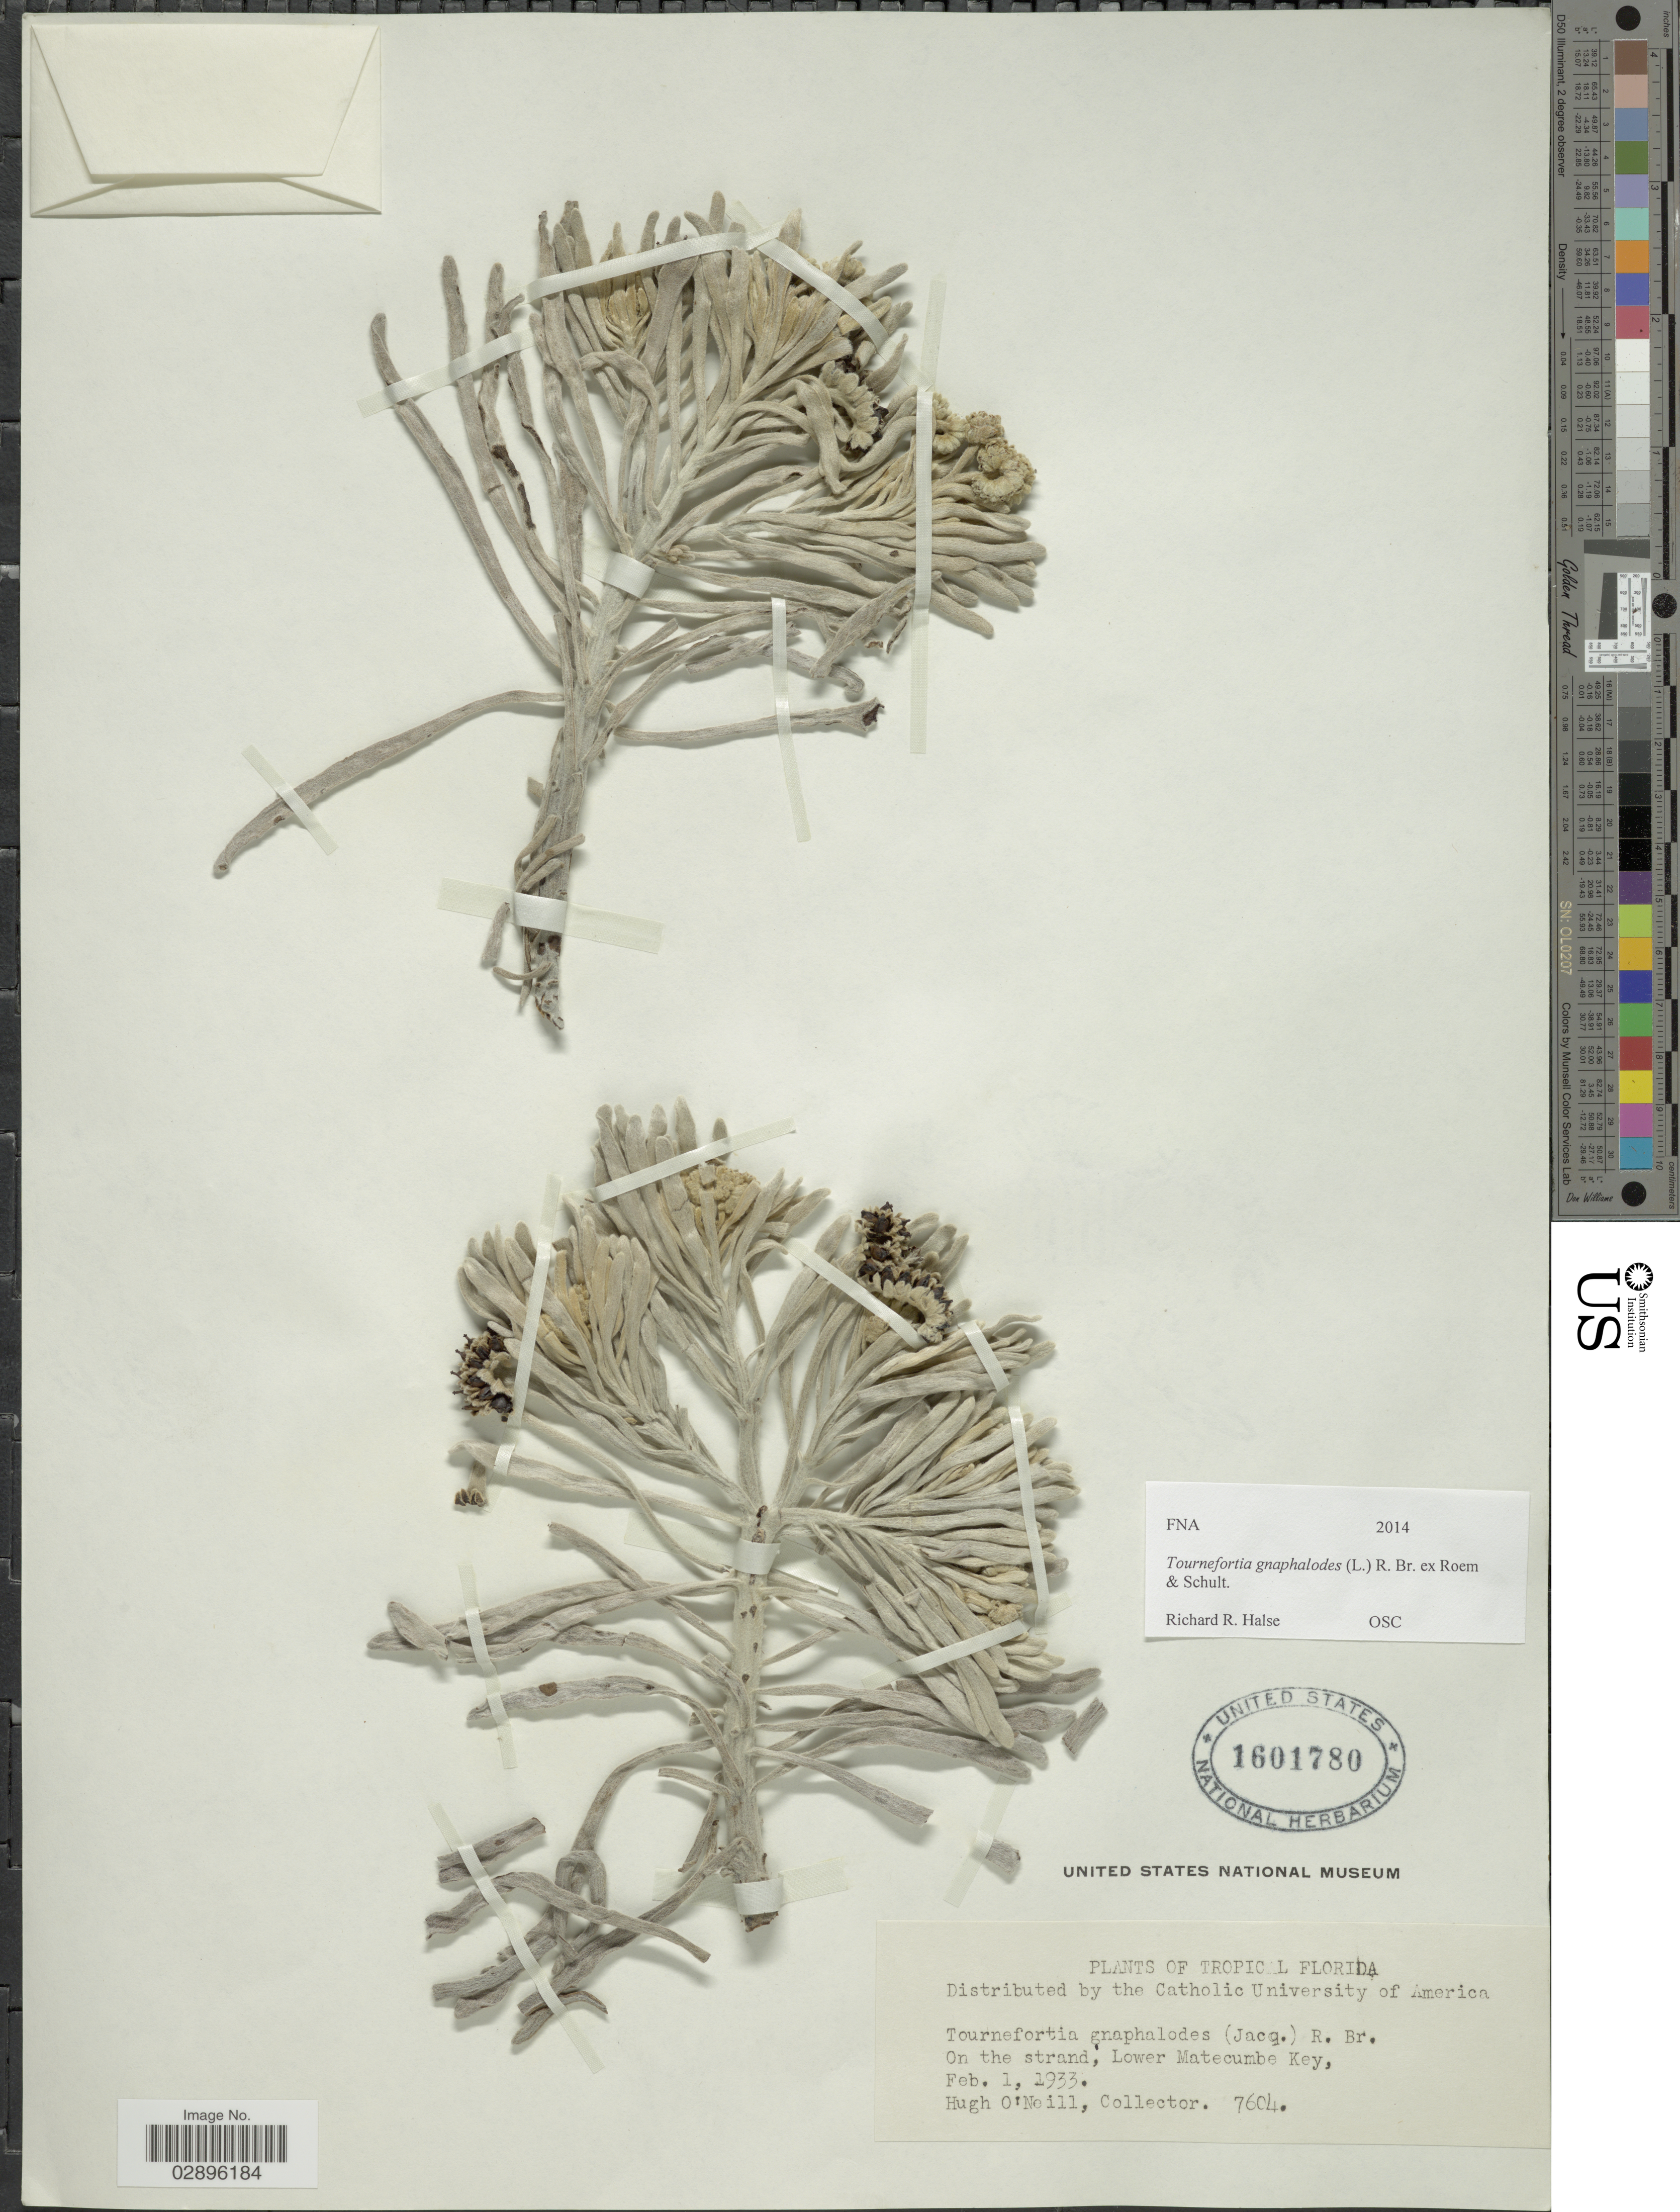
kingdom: Plantae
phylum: Tracheophyta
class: Magnoliopsida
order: Boraginales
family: Heliotropiaceae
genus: Tournefortia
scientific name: Tournefortia gnaphalodes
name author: (L.) R. Br. ex Roem. & Schult.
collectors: H. O'Neill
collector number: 7604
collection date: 1933-02-01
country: United States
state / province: Florida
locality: Tropical Florida. On the strand, Lower Matecumbe Key.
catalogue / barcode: US 1601780